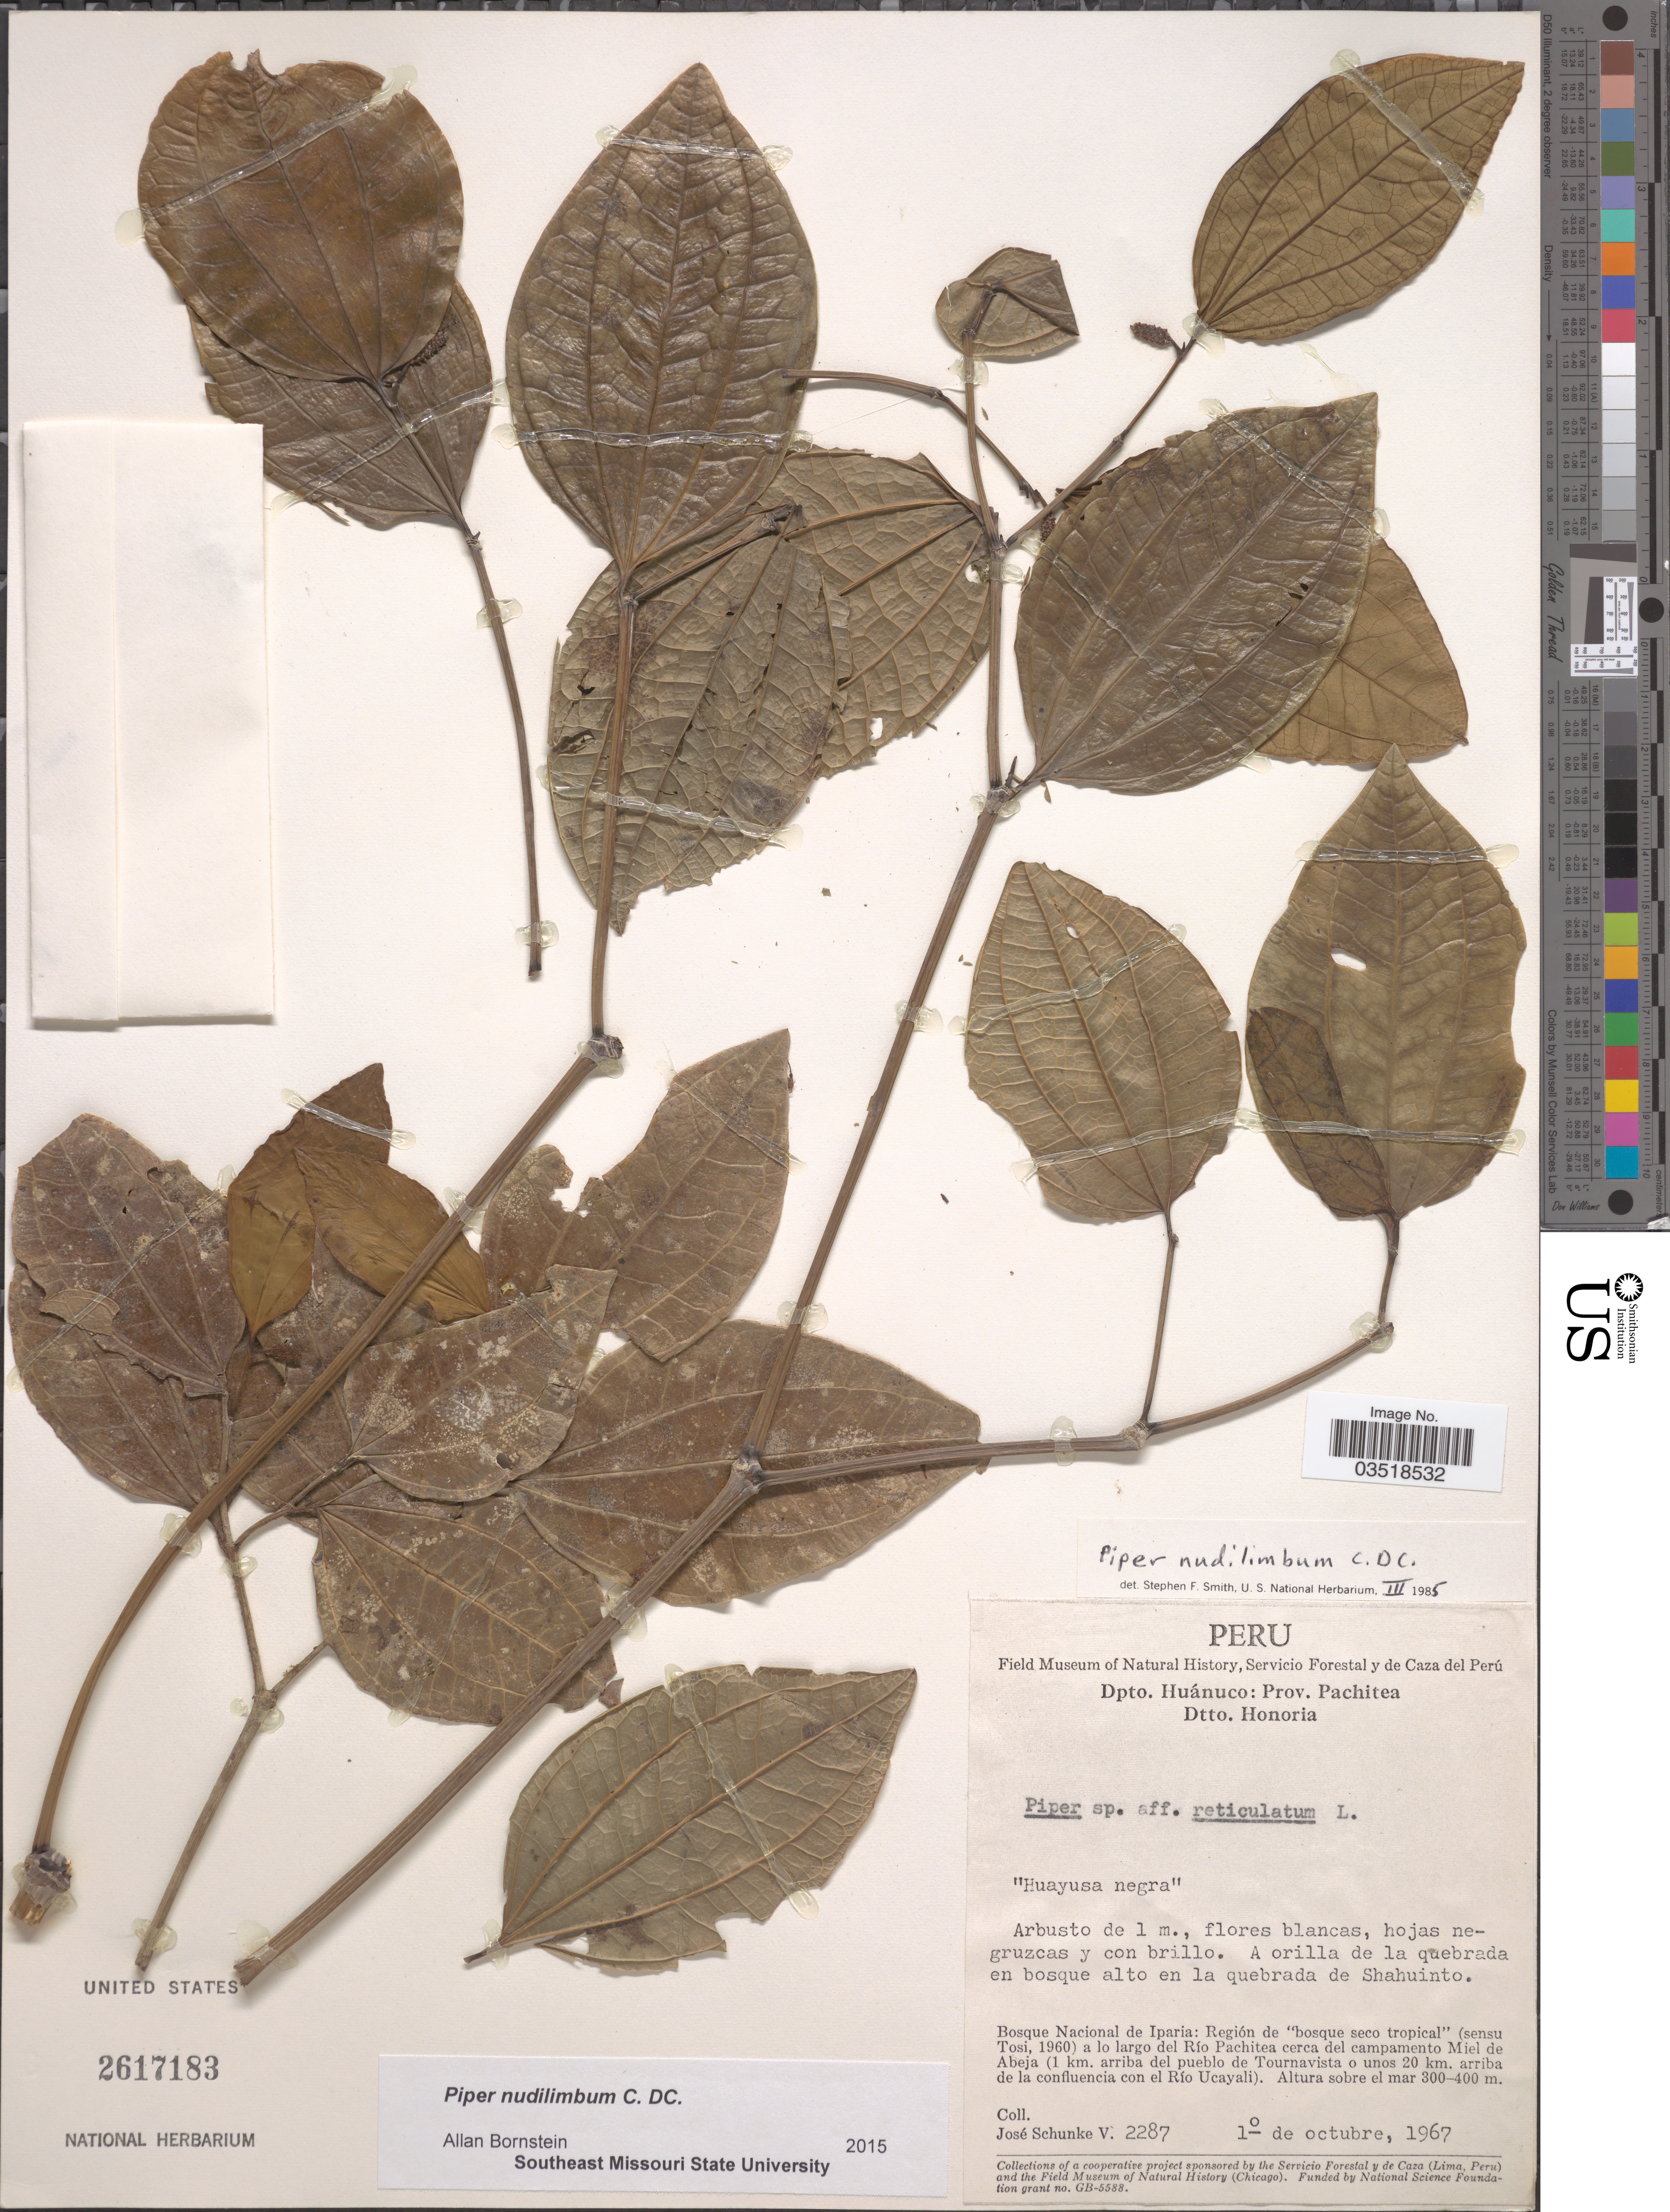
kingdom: Plantae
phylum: Tracheophyta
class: Magnoliopsida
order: Piperales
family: Piperaceae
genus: Piper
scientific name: Piper nudilimbum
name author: C. DC.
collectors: J. Schunke Vigo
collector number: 2287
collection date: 1967-10-01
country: Peru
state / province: Huánuco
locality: Dpto. Huánuco: Prov. Pachitea. Dtto. Honoria. En bosque alto en la quebrada de Shahuinto. Bosque Nacional de Iparia: Región de "bosque seco tropical" (sensu Tosi, 1960) a lo largo del Río Ucayali cerca del pueblo de iparia (unos 80 km. arriba de la confluencia con el Río Pachitea).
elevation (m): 300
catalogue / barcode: US 2617183